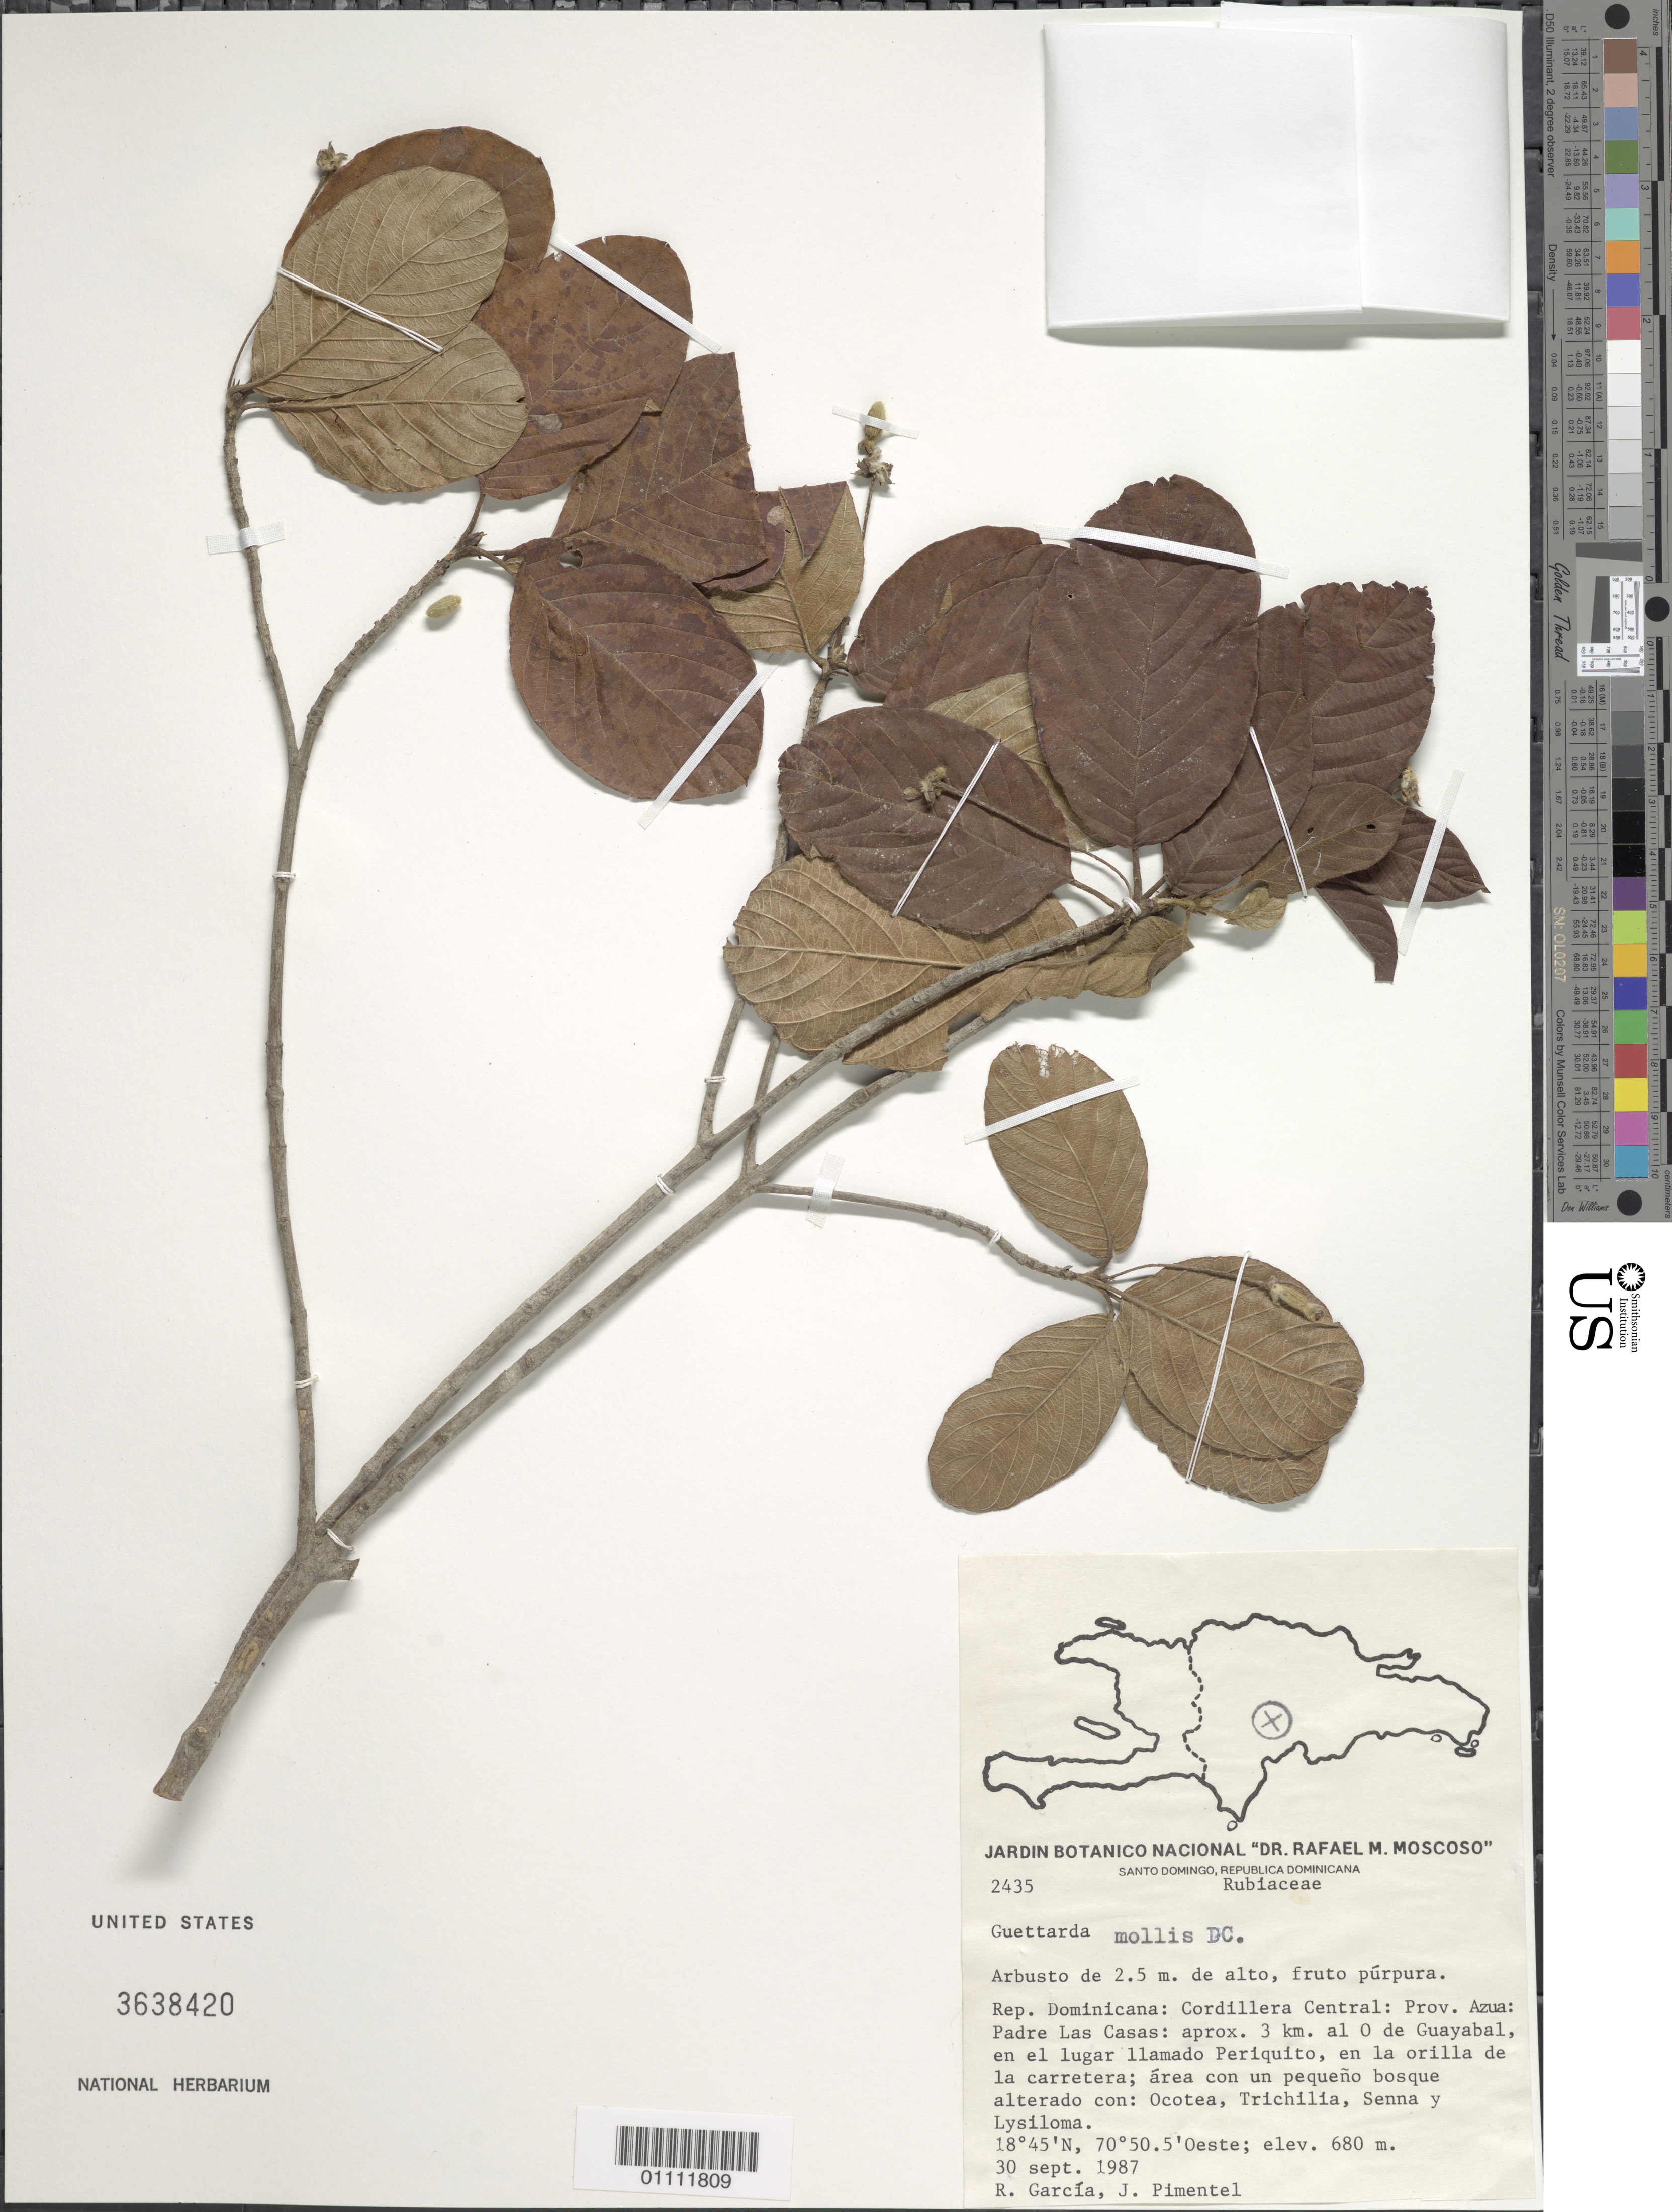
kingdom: Plantae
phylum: Tracheophyta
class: Magnoliopsida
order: Gentianales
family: Rubiaceae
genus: Guettarda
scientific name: Guettarda mollis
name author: DC.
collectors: R. G. García & J. Pimentel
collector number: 2435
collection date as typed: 30 Sep 1987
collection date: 1987-09-30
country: Dominican Republic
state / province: Azua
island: Hispaniola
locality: Cordillera Central, Padre Las Casas; aprox. 3 km al O de Guayabal, en el lugar llamado Periquito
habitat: En la orilla de la carretera; área con un pequeño bosque alterado con Ocotea, Trichilia, Senna y Lysiloma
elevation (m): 680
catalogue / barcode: US 3638420